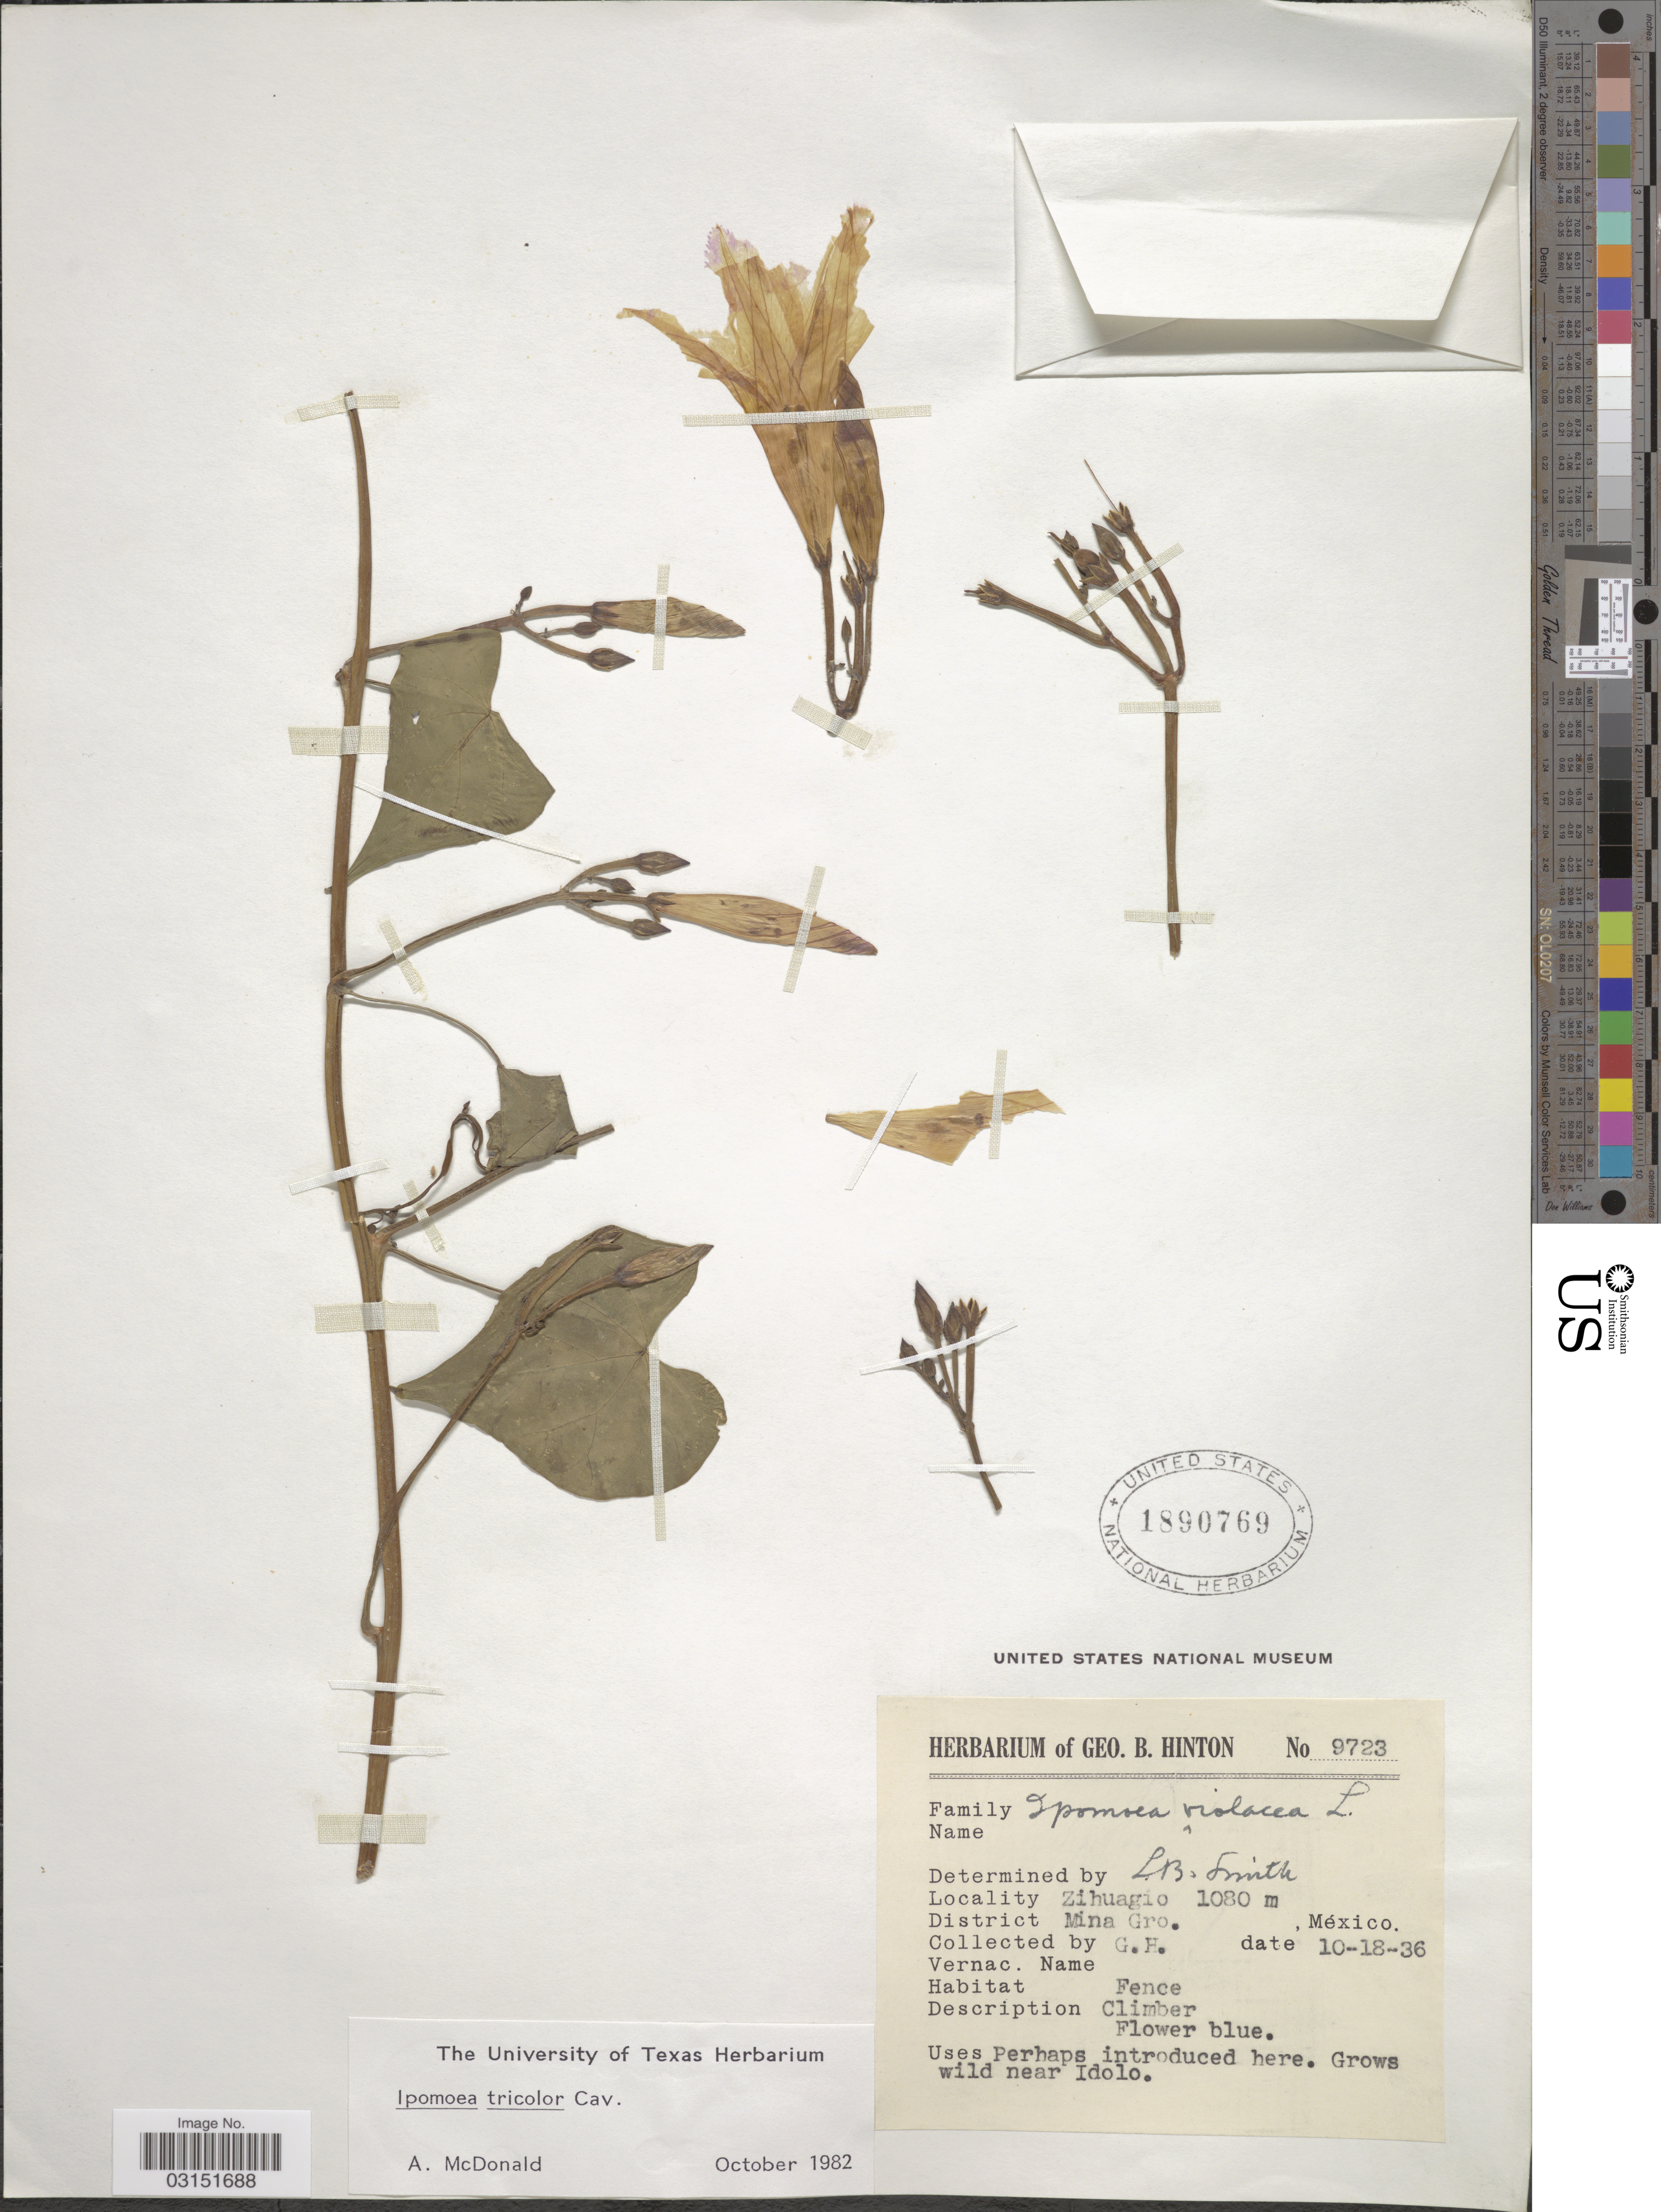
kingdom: Plantae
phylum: Tracheophyta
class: Magnoliopsida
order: Solanales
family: Convolvulaceae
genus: Ipomoea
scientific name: Ipomoea tricolor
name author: Cav.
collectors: G. B. Hinton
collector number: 9723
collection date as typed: Transcribed d/m/y: 18/10/36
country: Mexico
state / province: Guerrero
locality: Zihuagio. District Mina.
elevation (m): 1080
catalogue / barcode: US 1890769